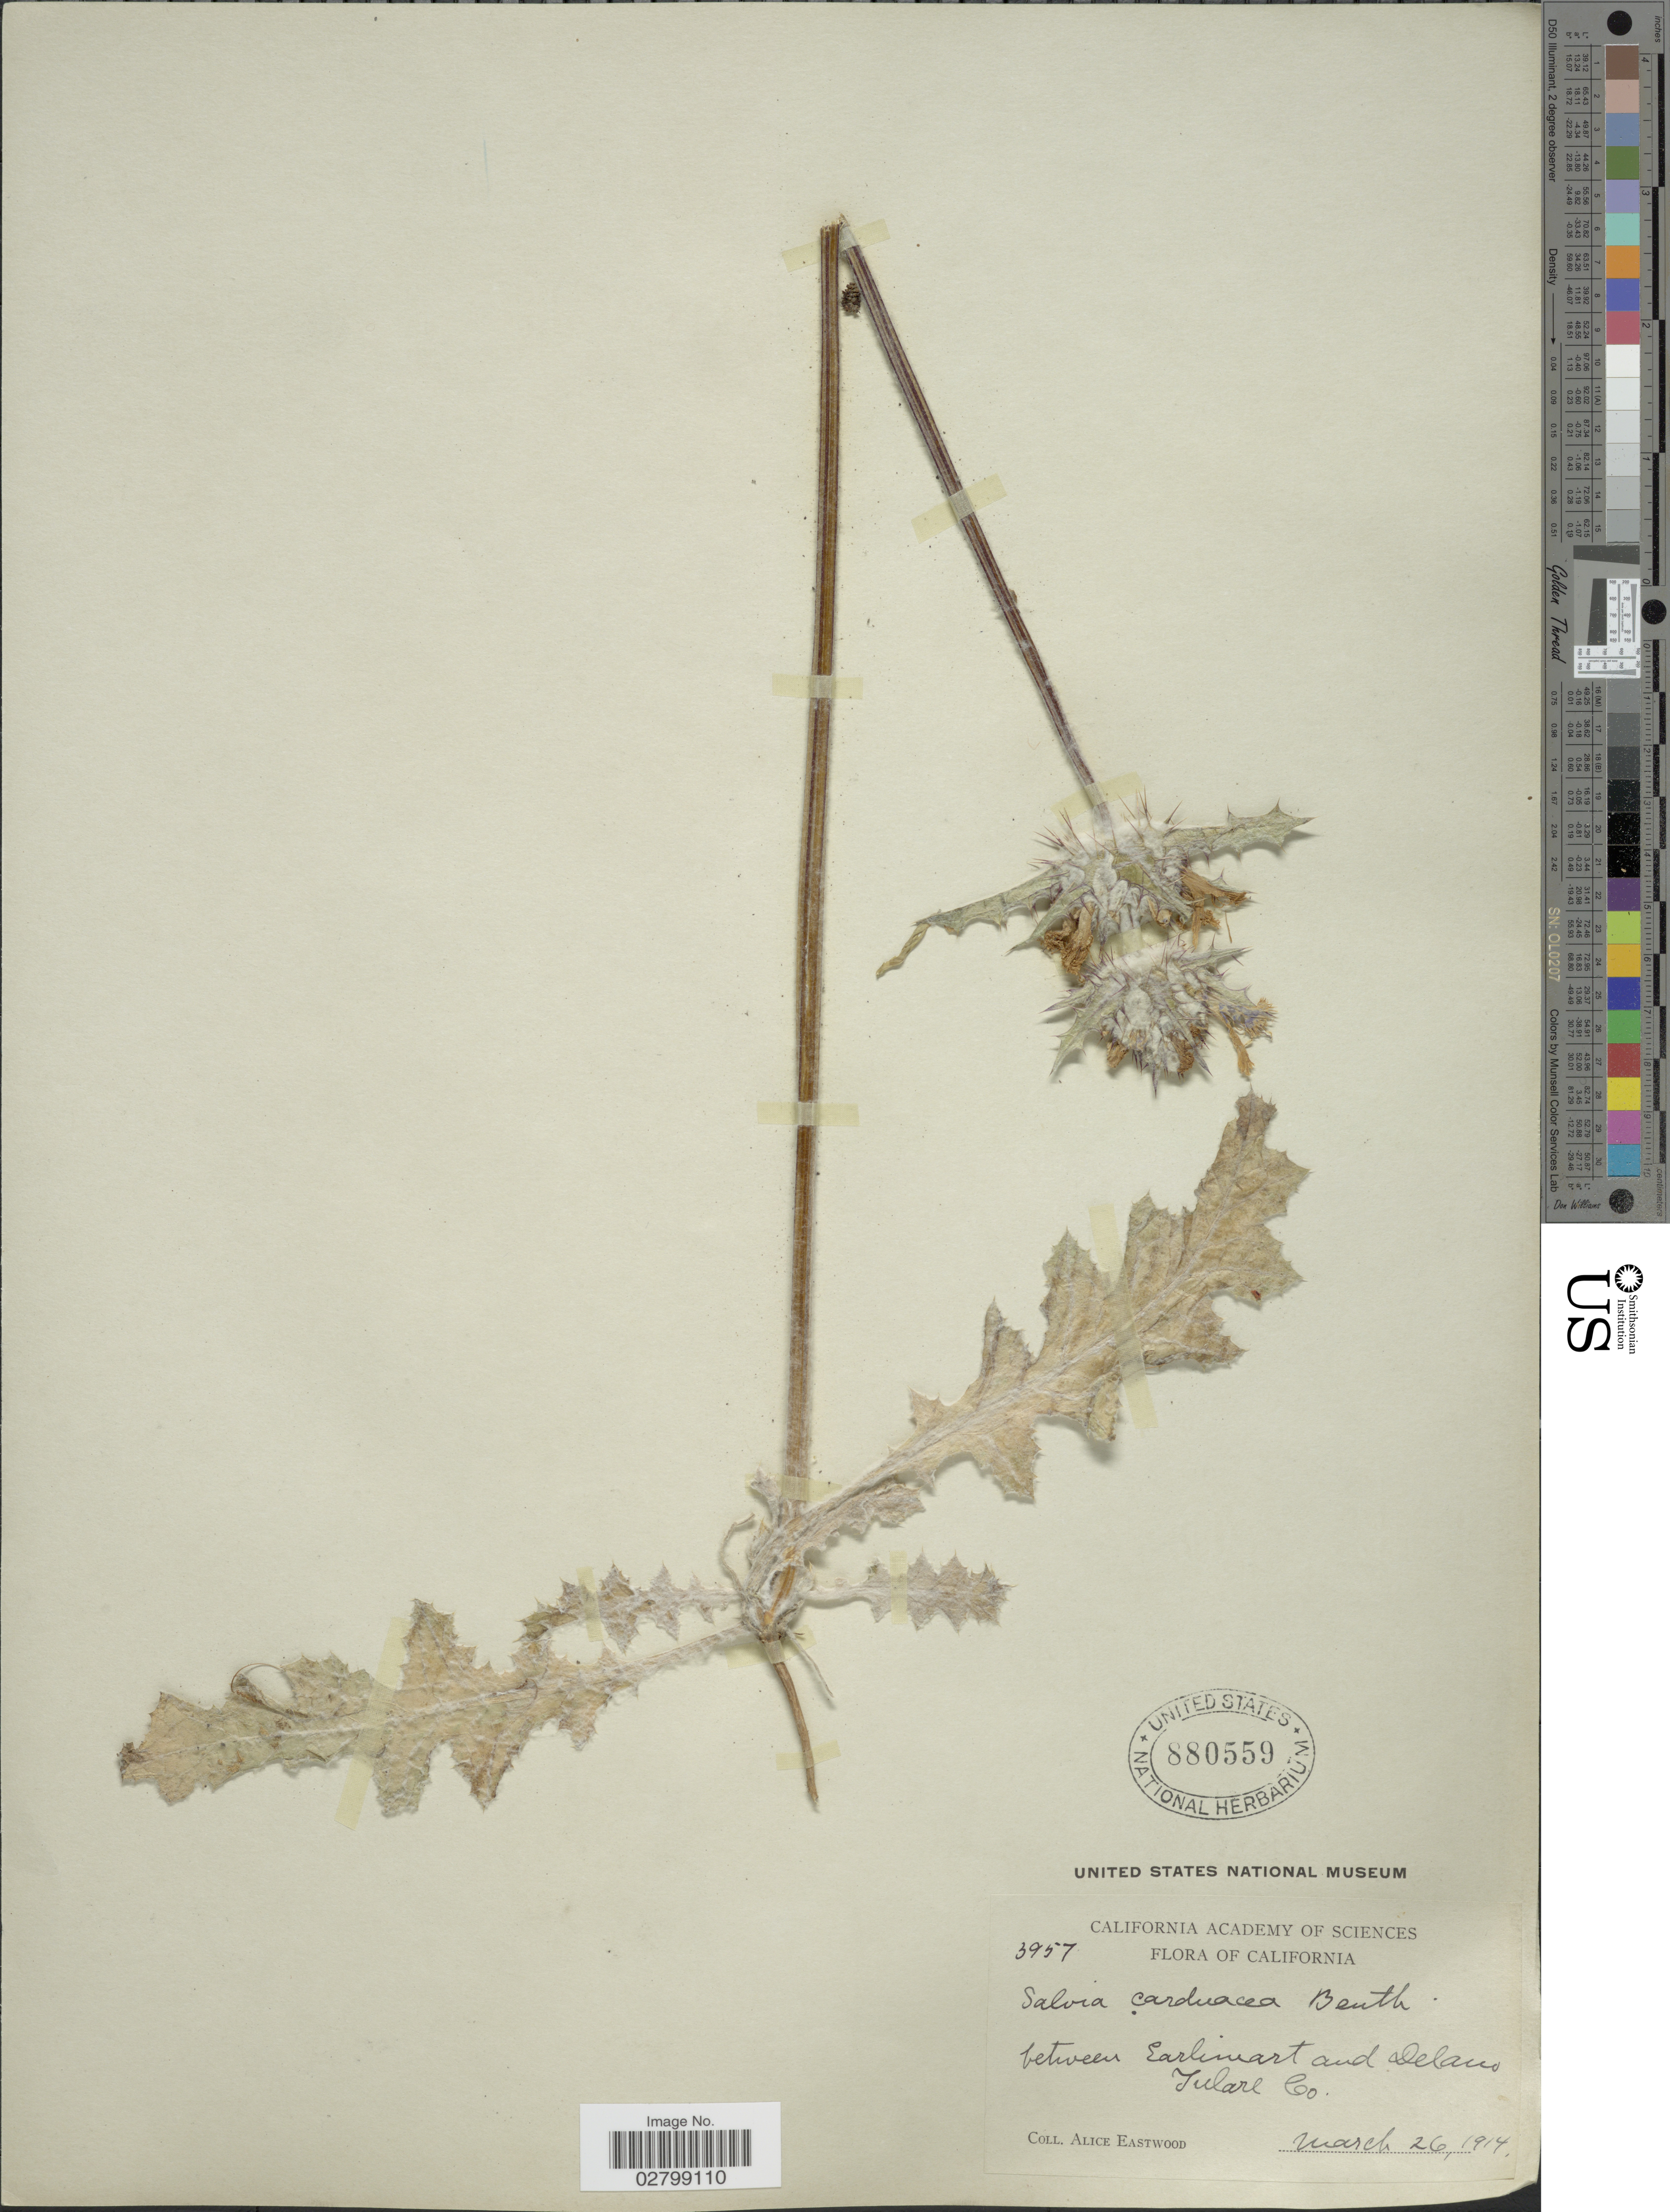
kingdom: Plantae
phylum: Tracheophyta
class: Magnoliopsida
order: Lamiales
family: Lamiaceae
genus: Salvia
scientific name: Salvia carduacea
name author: Benth.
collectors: A. Eastwood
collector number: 3957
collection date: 1914-03-26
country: United States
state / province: California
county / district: Tulare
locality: Between Earlimart and Delano, Tulare Co.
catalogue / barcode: US 880559